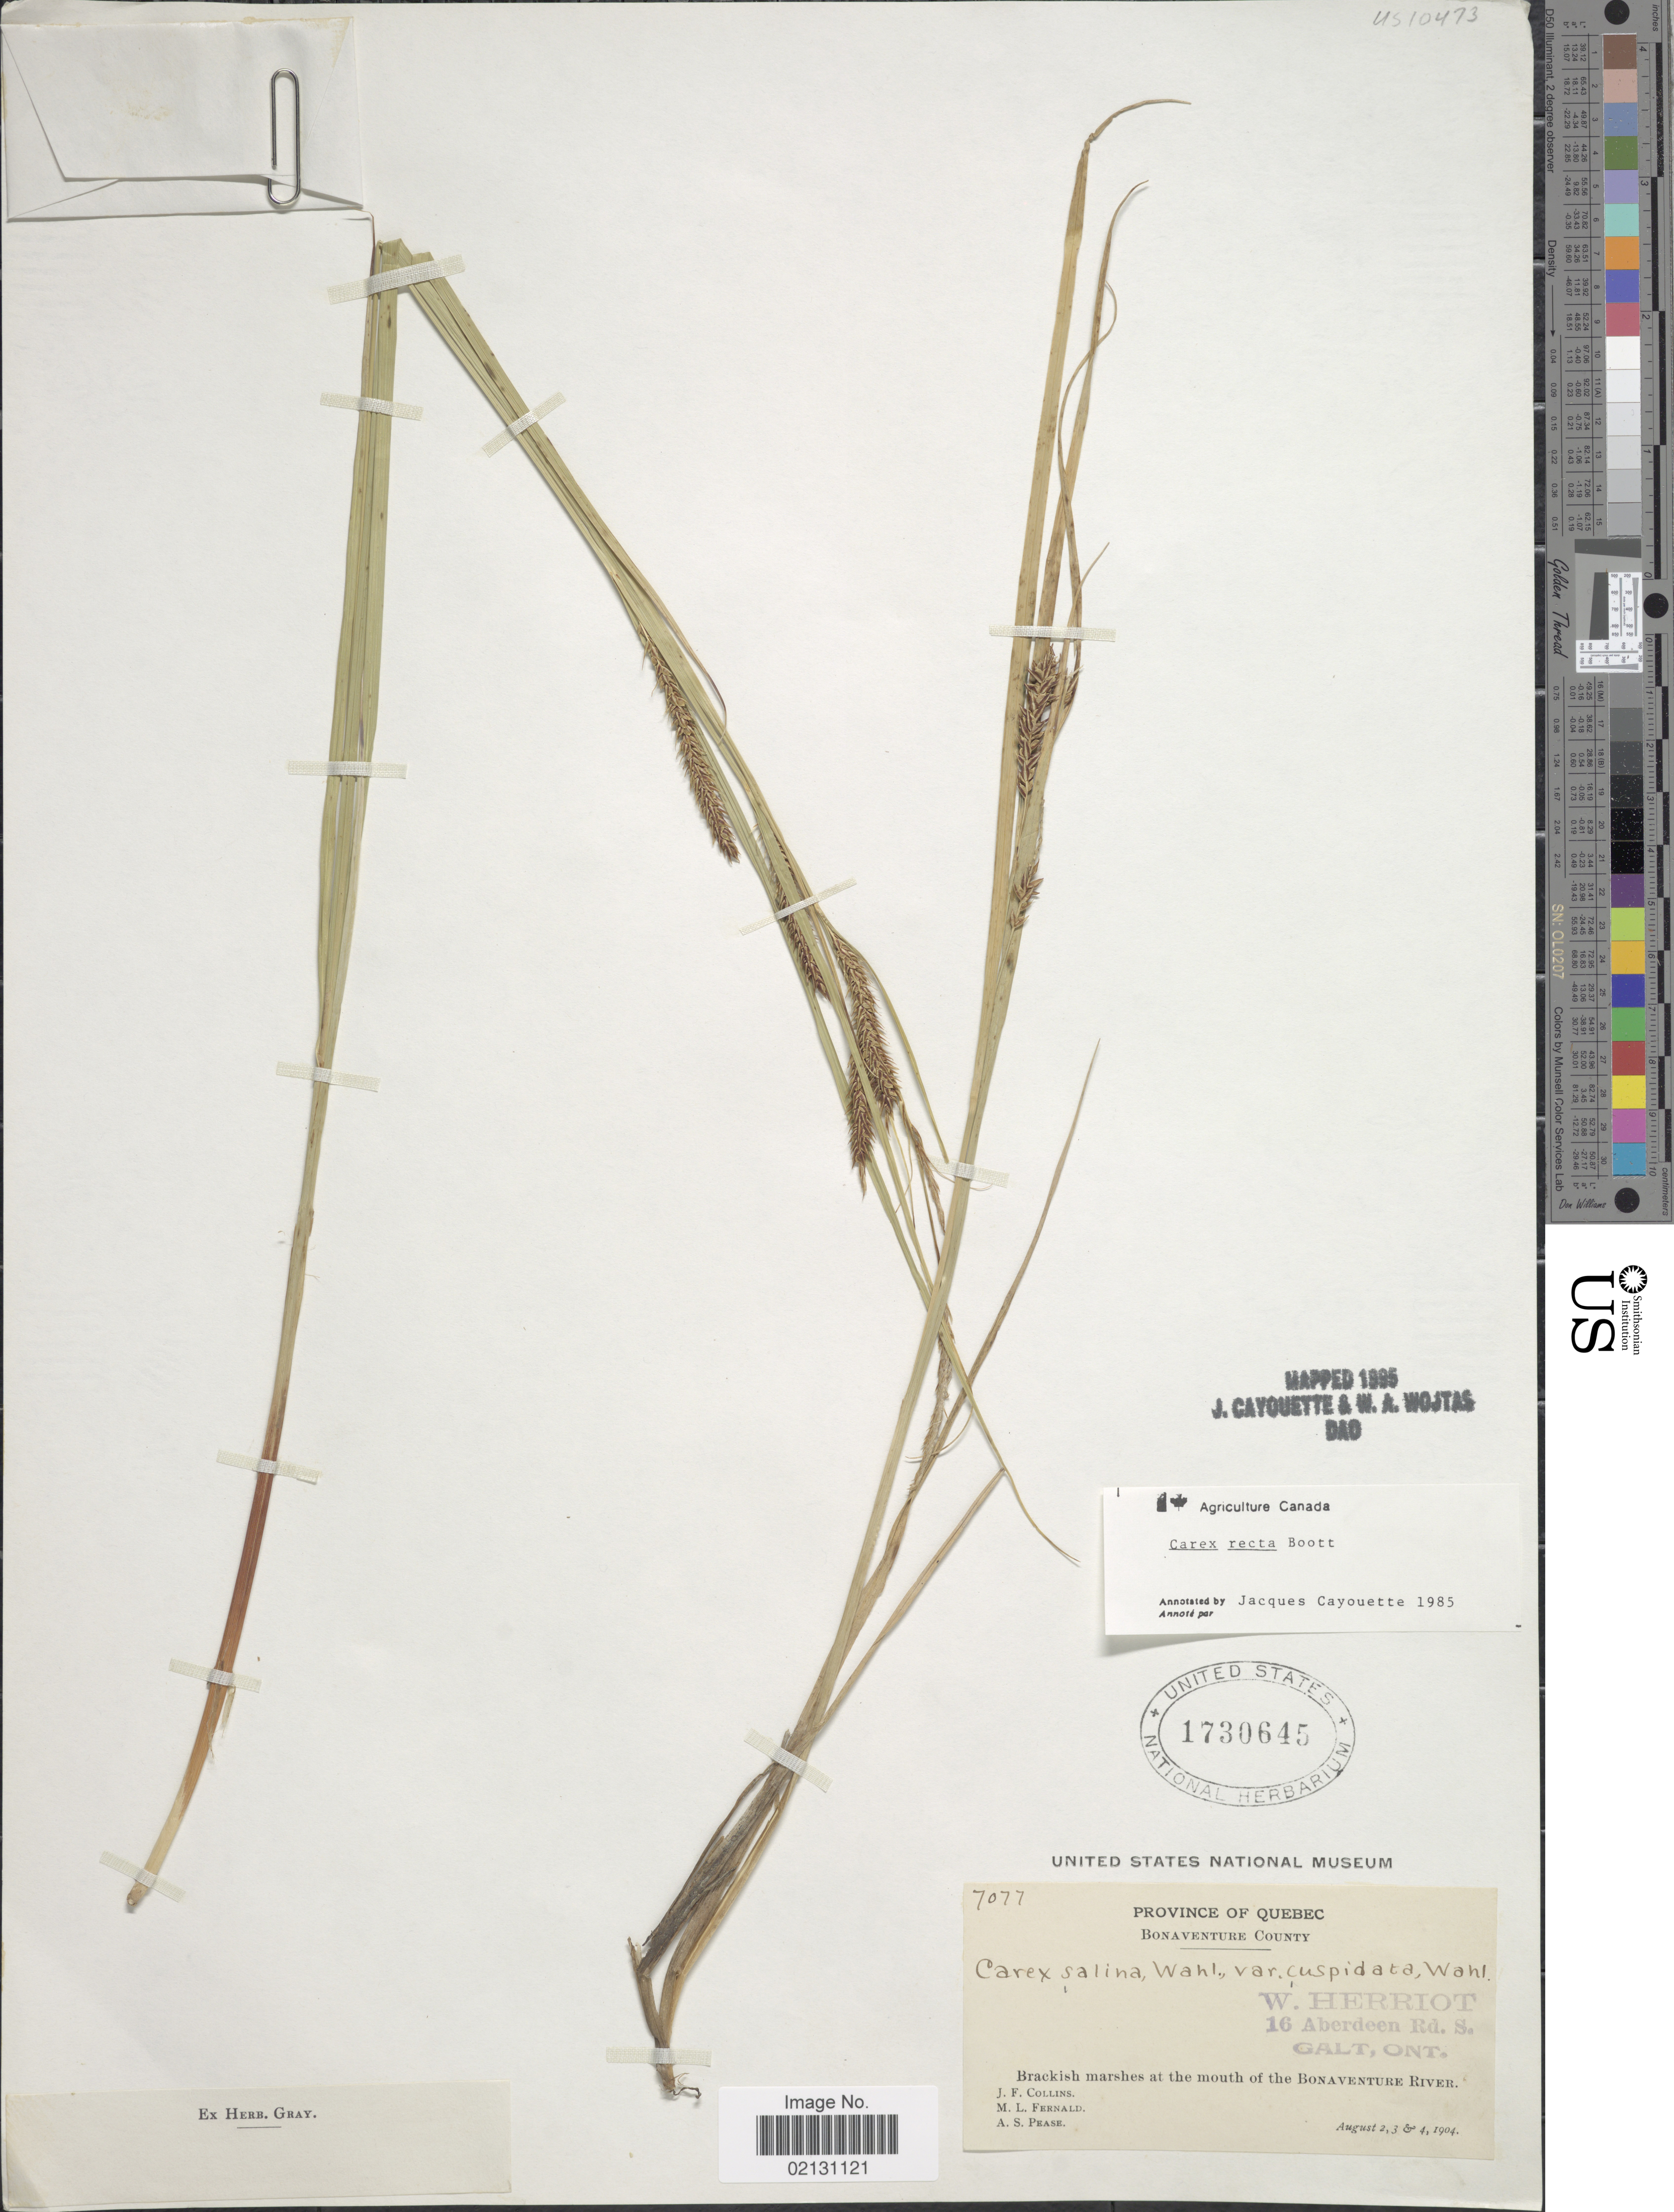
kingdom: Plantae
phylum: Tracheophyta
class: Liliopsida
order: Poales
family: Cyperaceae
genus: Carex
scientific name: Carex recta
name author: Boott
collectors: J. Collins, M. L. Fernald & A. S. Pease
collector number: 7077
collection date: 1904-08-02/1904-08-04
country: Canada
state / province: Quebec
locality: Bonaventure County, Brackish marshes at the mouth of the Bonaventure River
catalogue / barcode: US 1730645